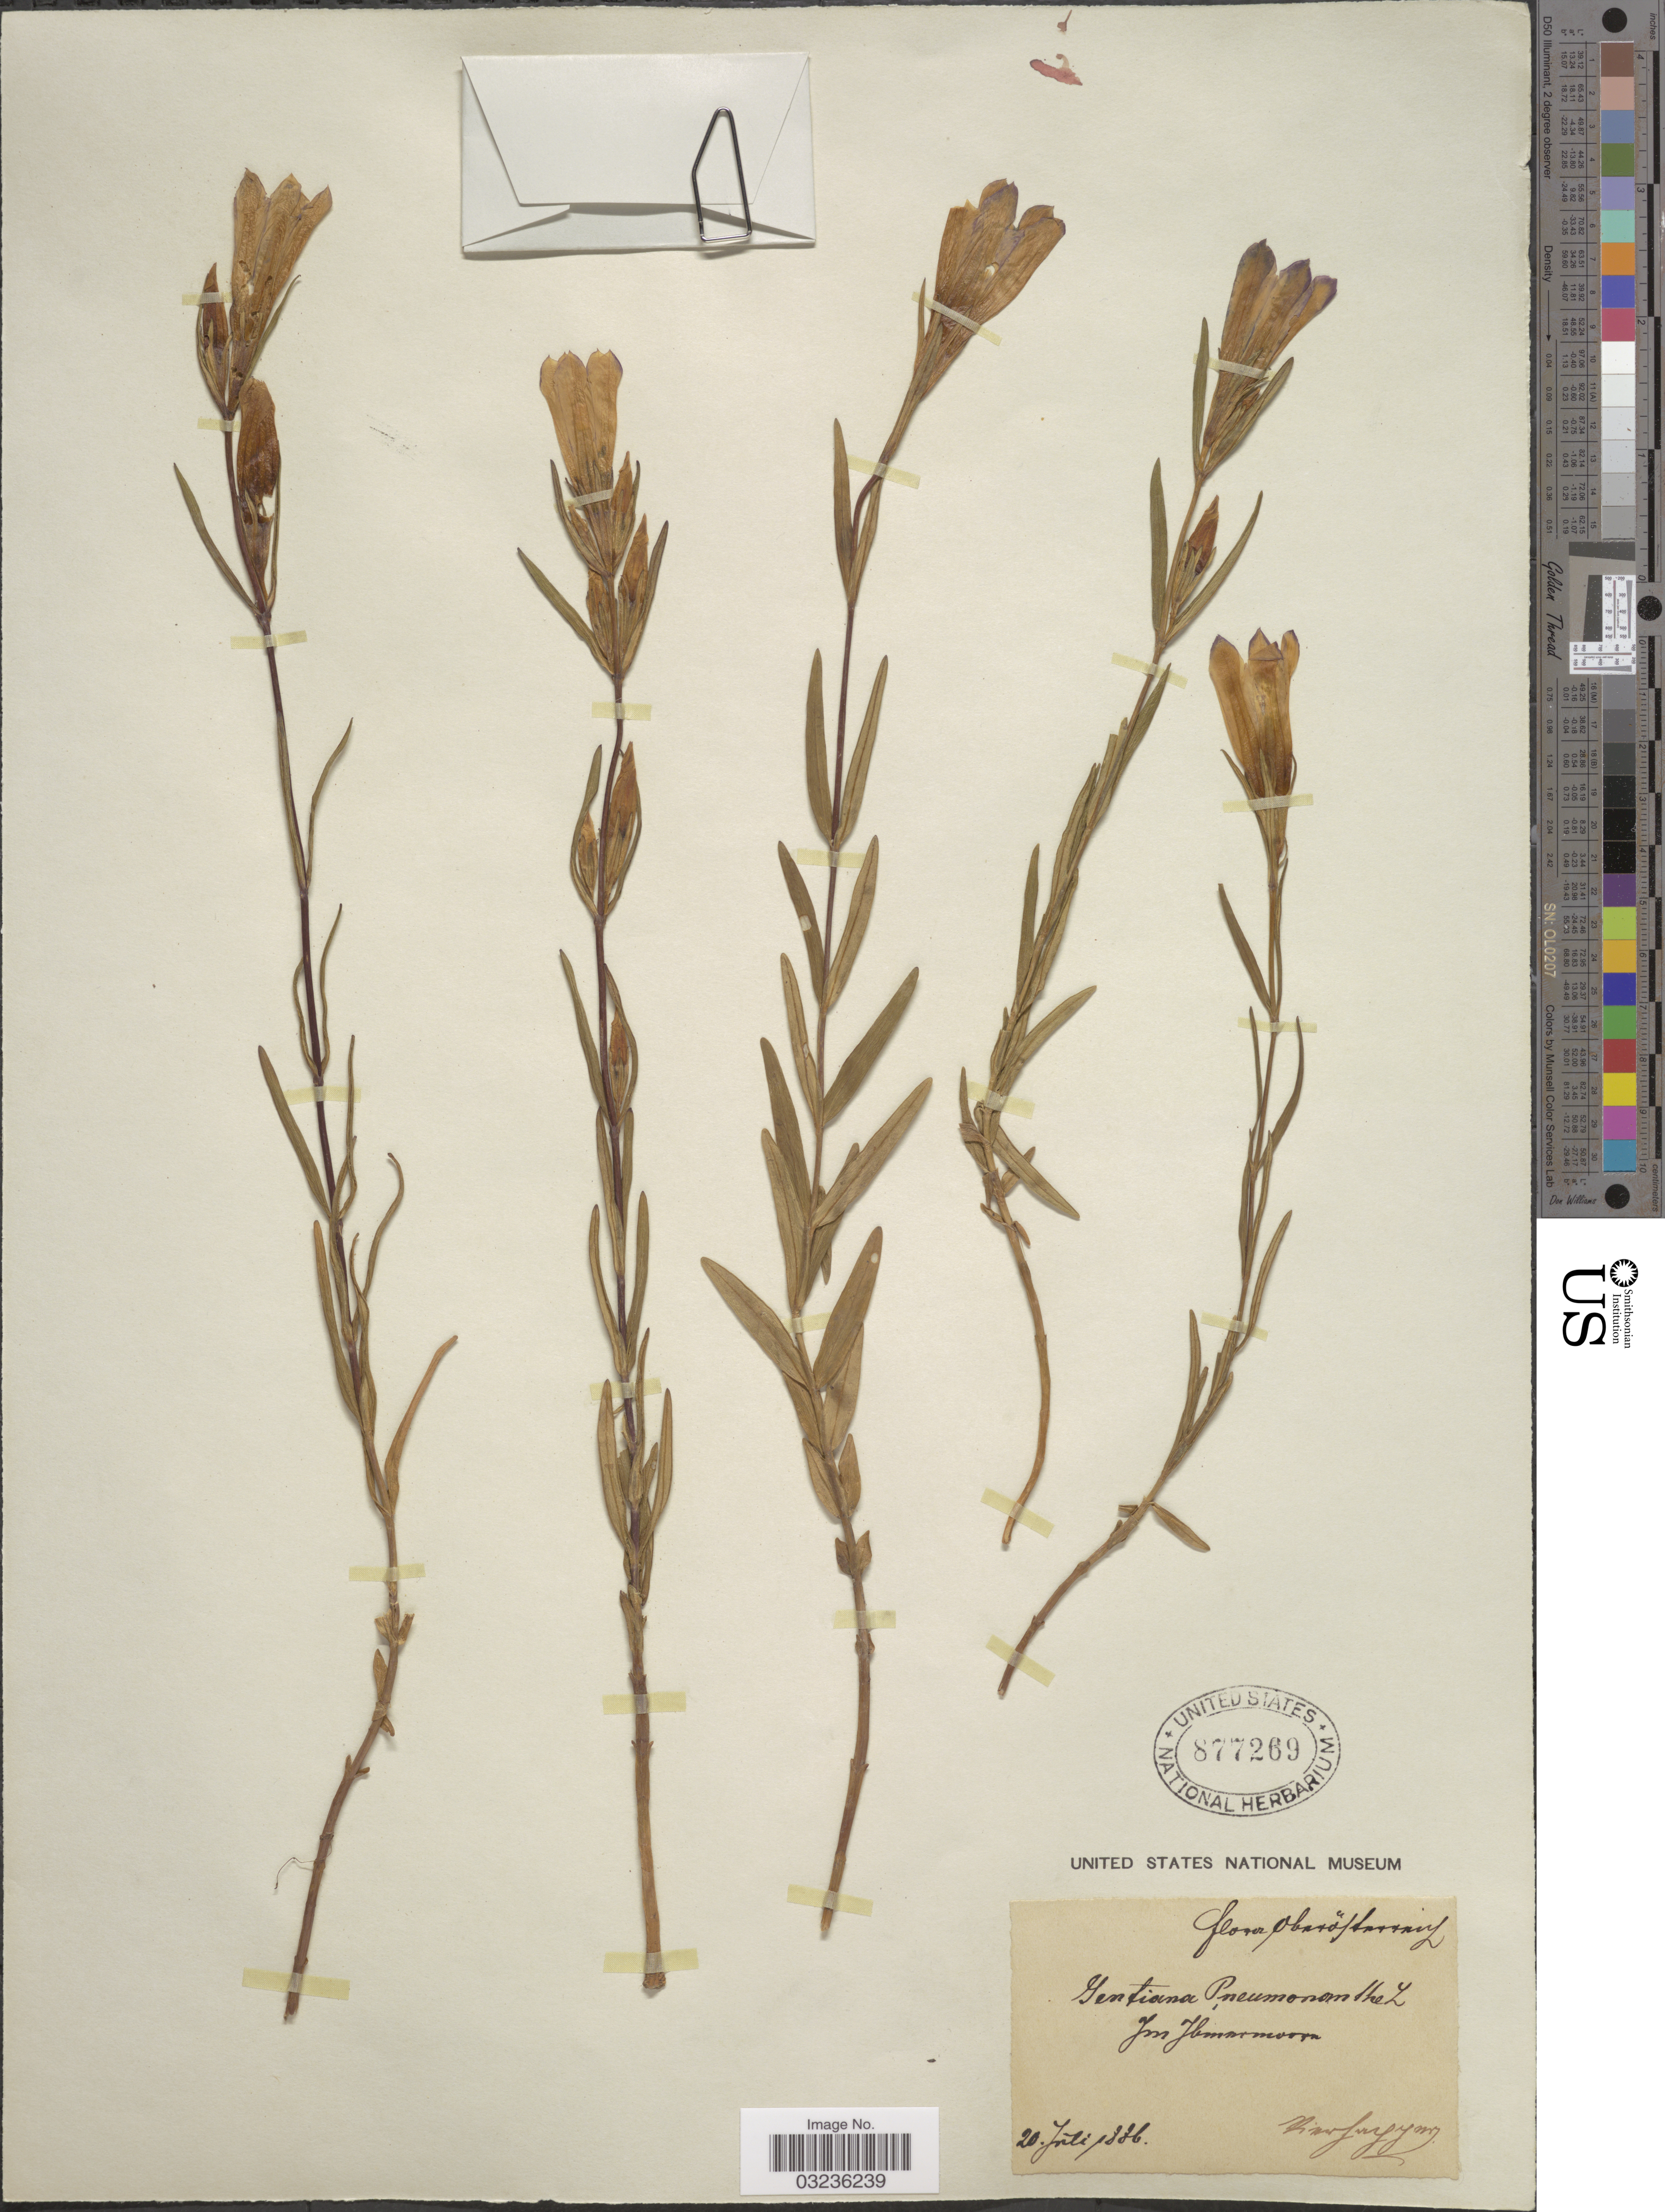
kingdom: Plantae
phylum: Tracheophyta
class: Magnoliopsida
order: Gentianales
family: Gentianaceae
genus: Gentiana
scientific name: Gentiana pneumonanthe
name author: L.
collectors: F. Vierhapper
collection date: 1886-07-20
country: Austria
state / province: Oberosterreich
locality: Flora Oberösterreich, Im Ibmermoore.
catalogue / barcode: US 877269